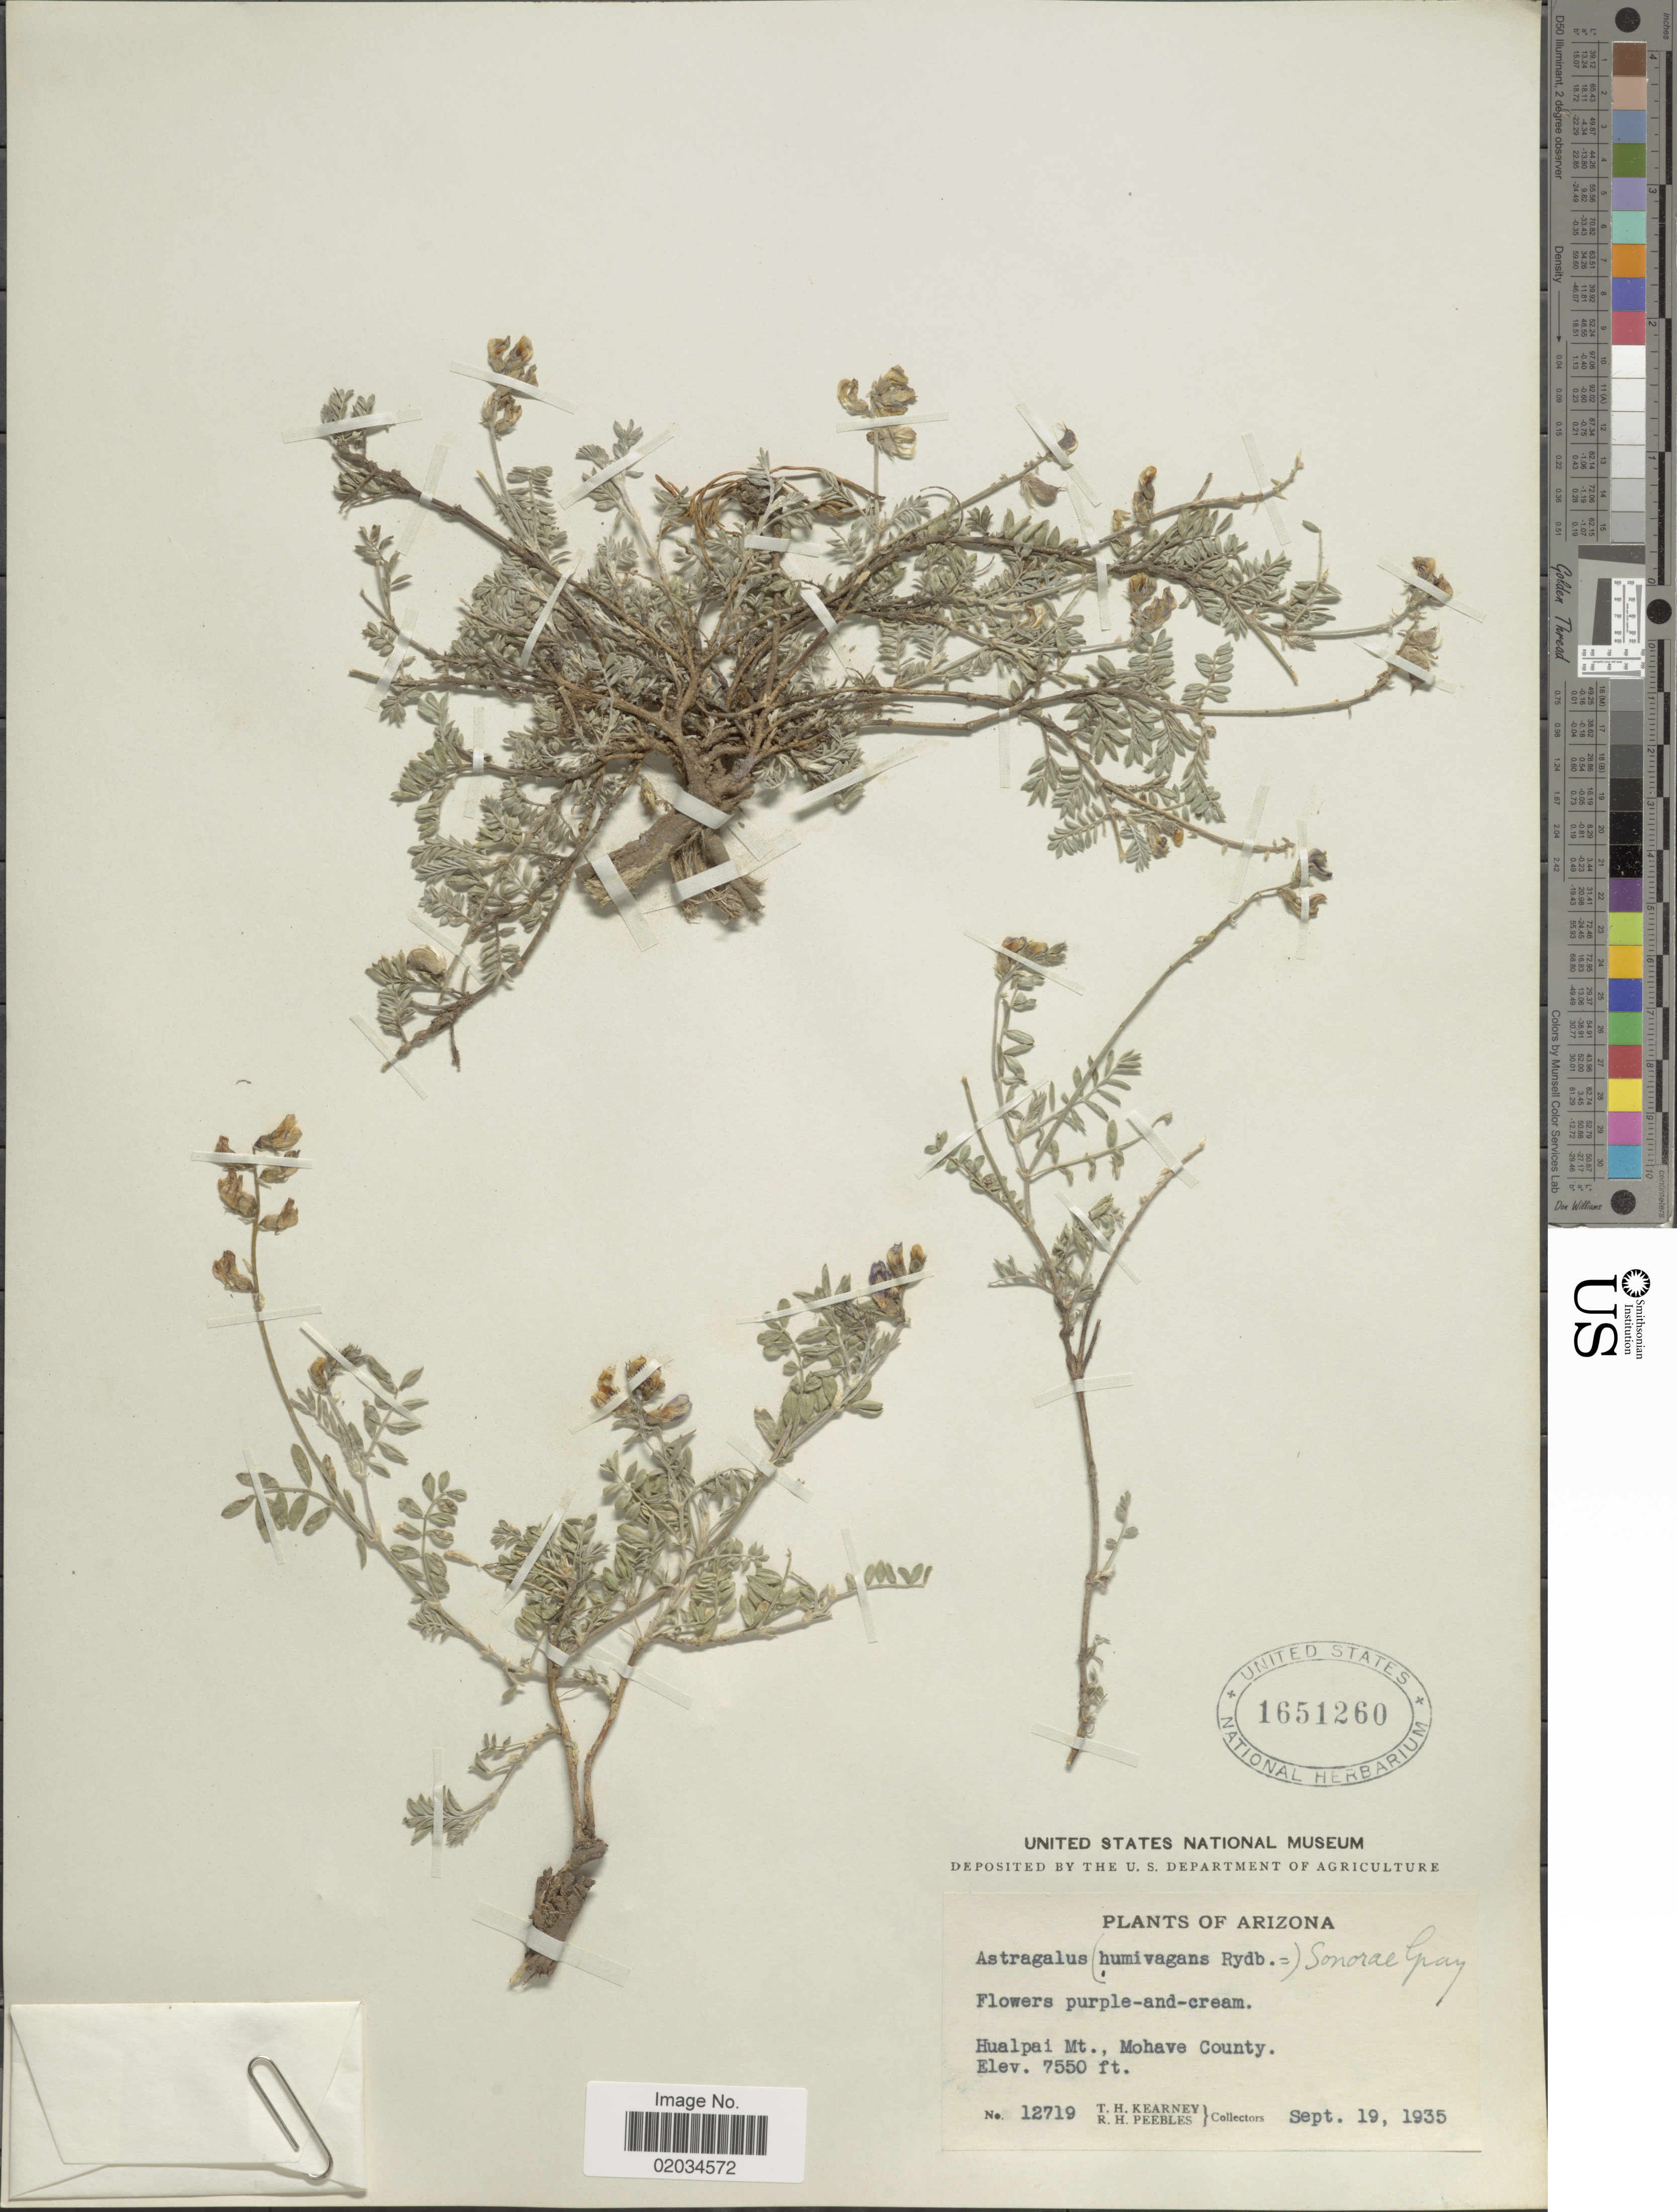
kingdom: Plantae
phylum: Tracheophyta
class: Magnoliopsida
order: Fabales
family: Fabaceae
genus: Astragalus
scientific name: Astragalus sonorae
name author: A. Gray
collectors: T. H. Kearney & R. H. Peebles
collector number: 12719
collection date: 1935-09-19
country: United States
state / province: Arizona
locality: Hualpai Mt., Mohave County.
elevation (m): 2301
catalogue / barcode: US 1651260